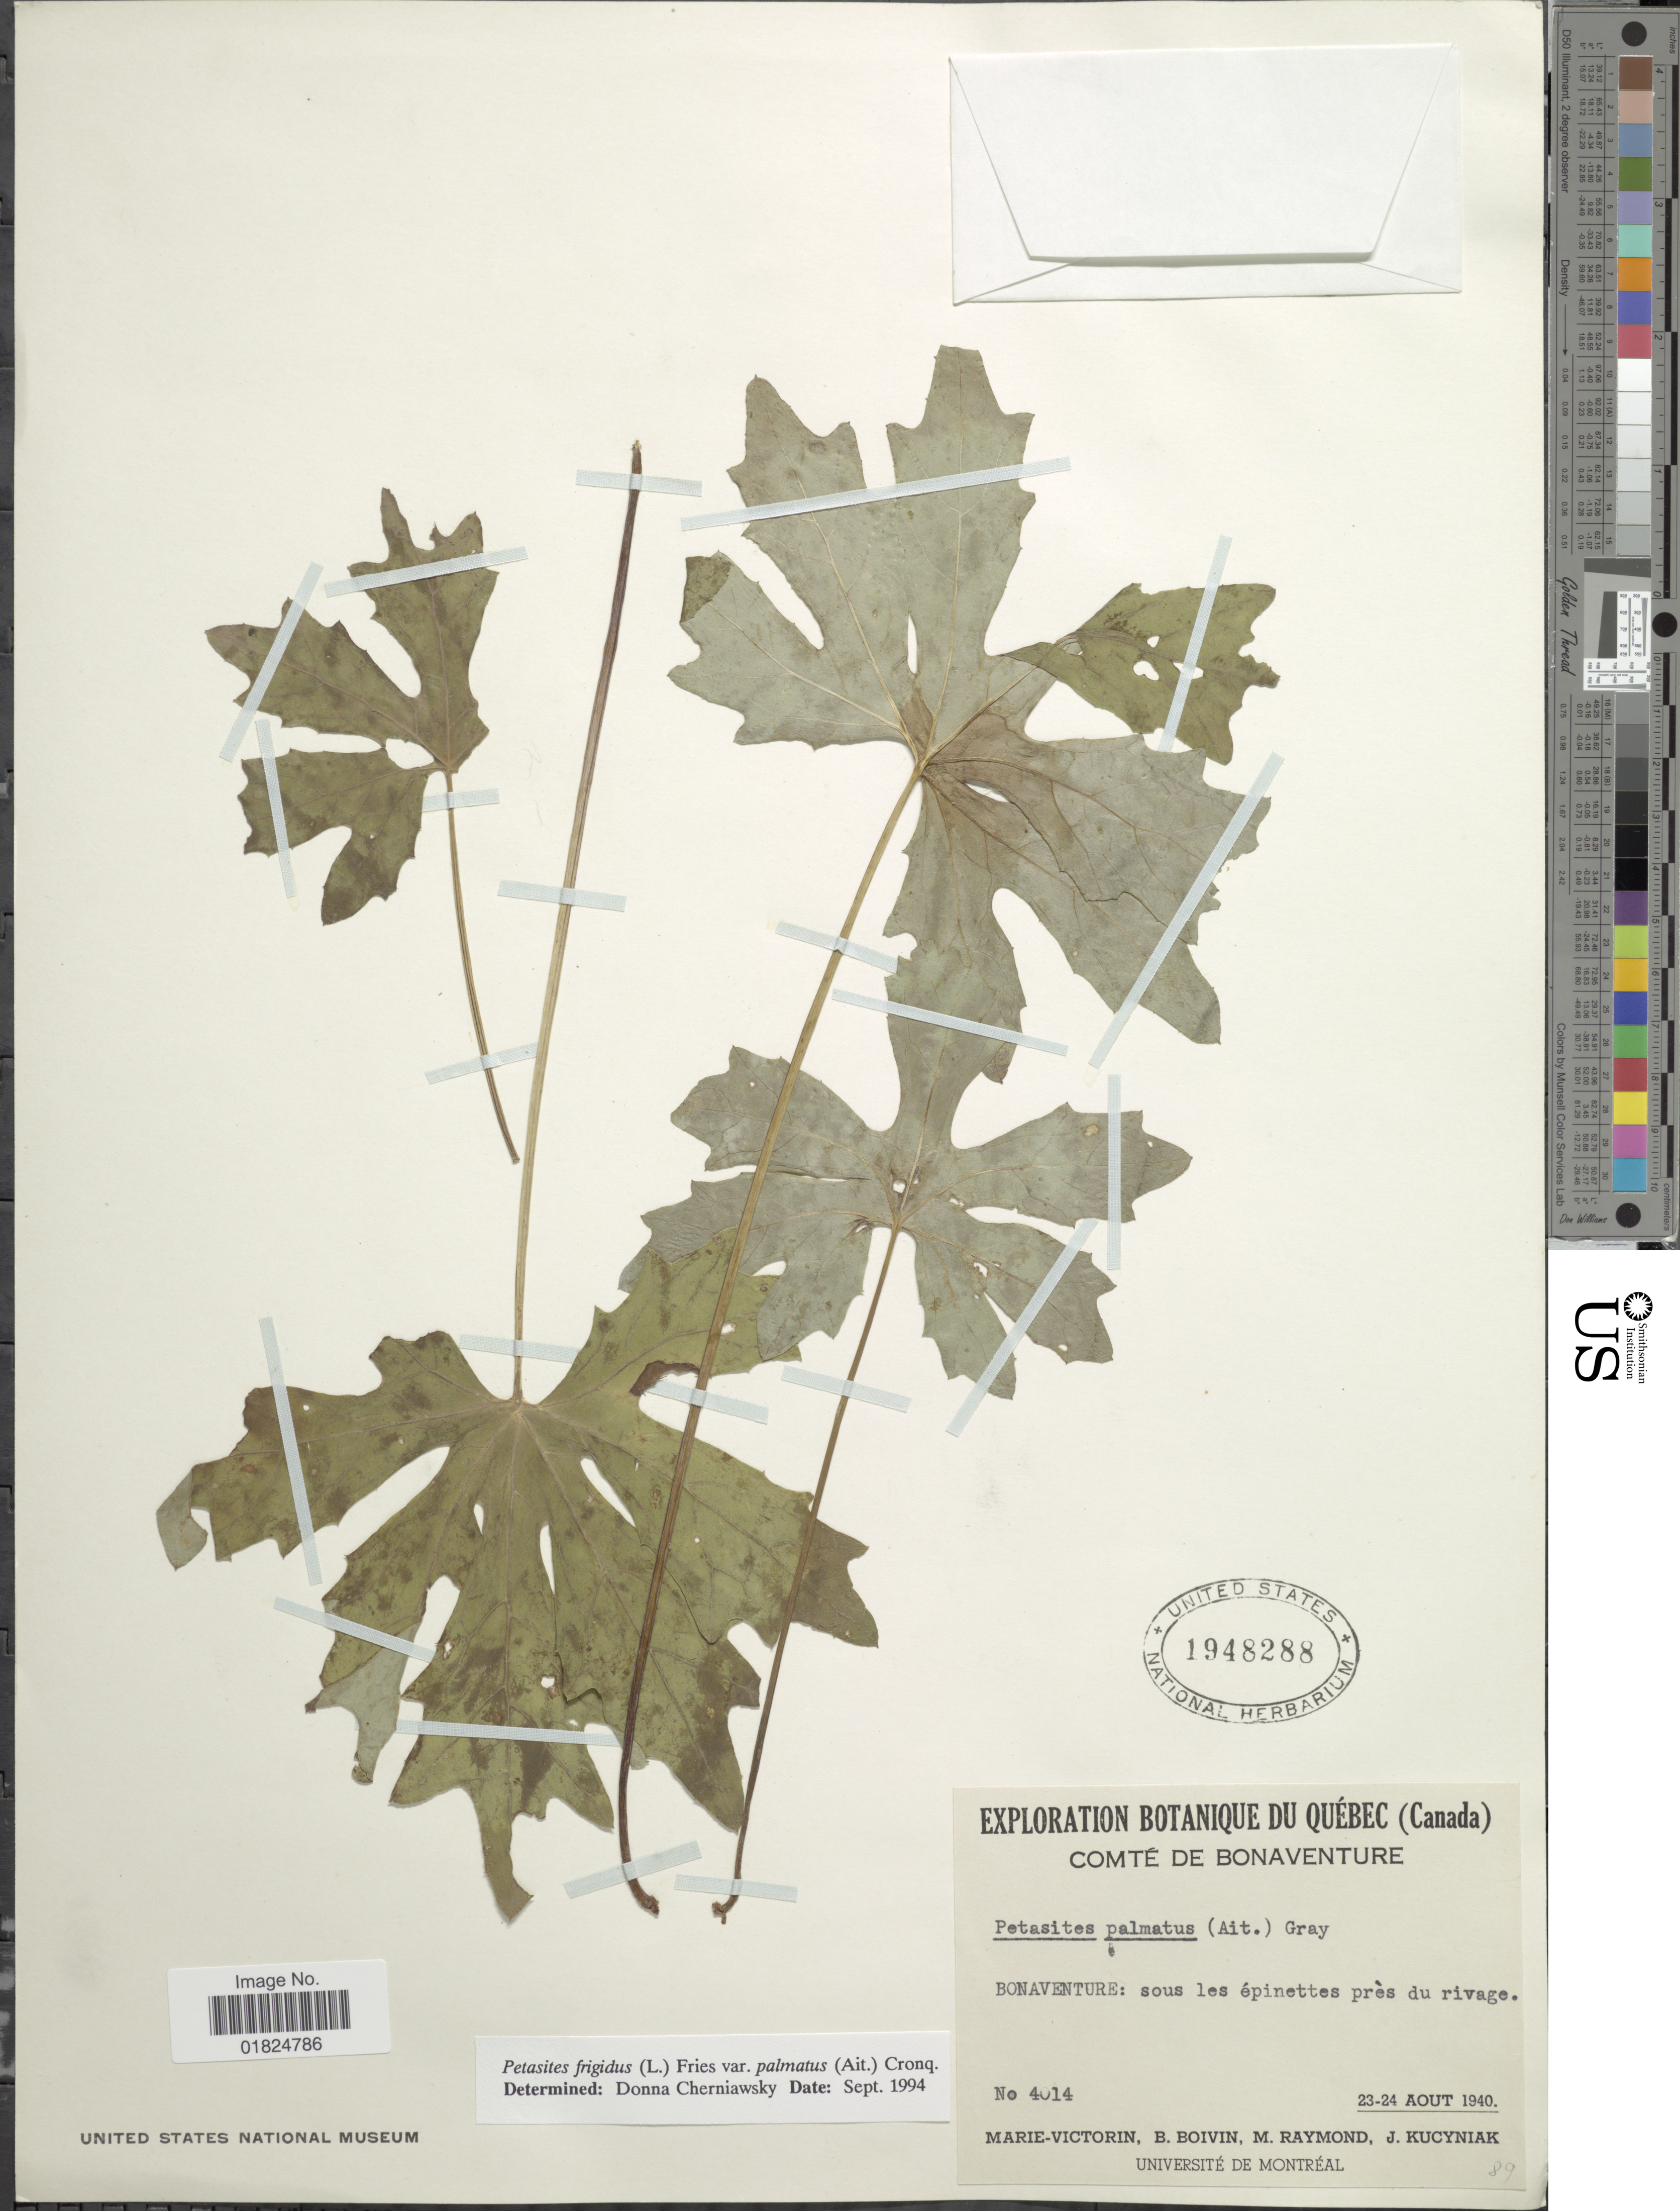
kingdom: Plantae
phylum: Tracheophyta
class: Magnoliopsida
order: Asterales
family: Asteraceae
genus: Petasites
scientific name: Petasites frigidus var. palmatus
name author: (Aiton) Cody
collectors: -. Marie-Victorin, J. R. B. Boivin, M. Raymond & J. Kucyniak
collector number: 4014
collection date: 1940-08-23/1940-08-24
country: Canada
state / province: Quebec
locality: Quebec. Comte de Bonaventure: sous les epinettes pres du rivage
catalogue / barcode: US 1948288